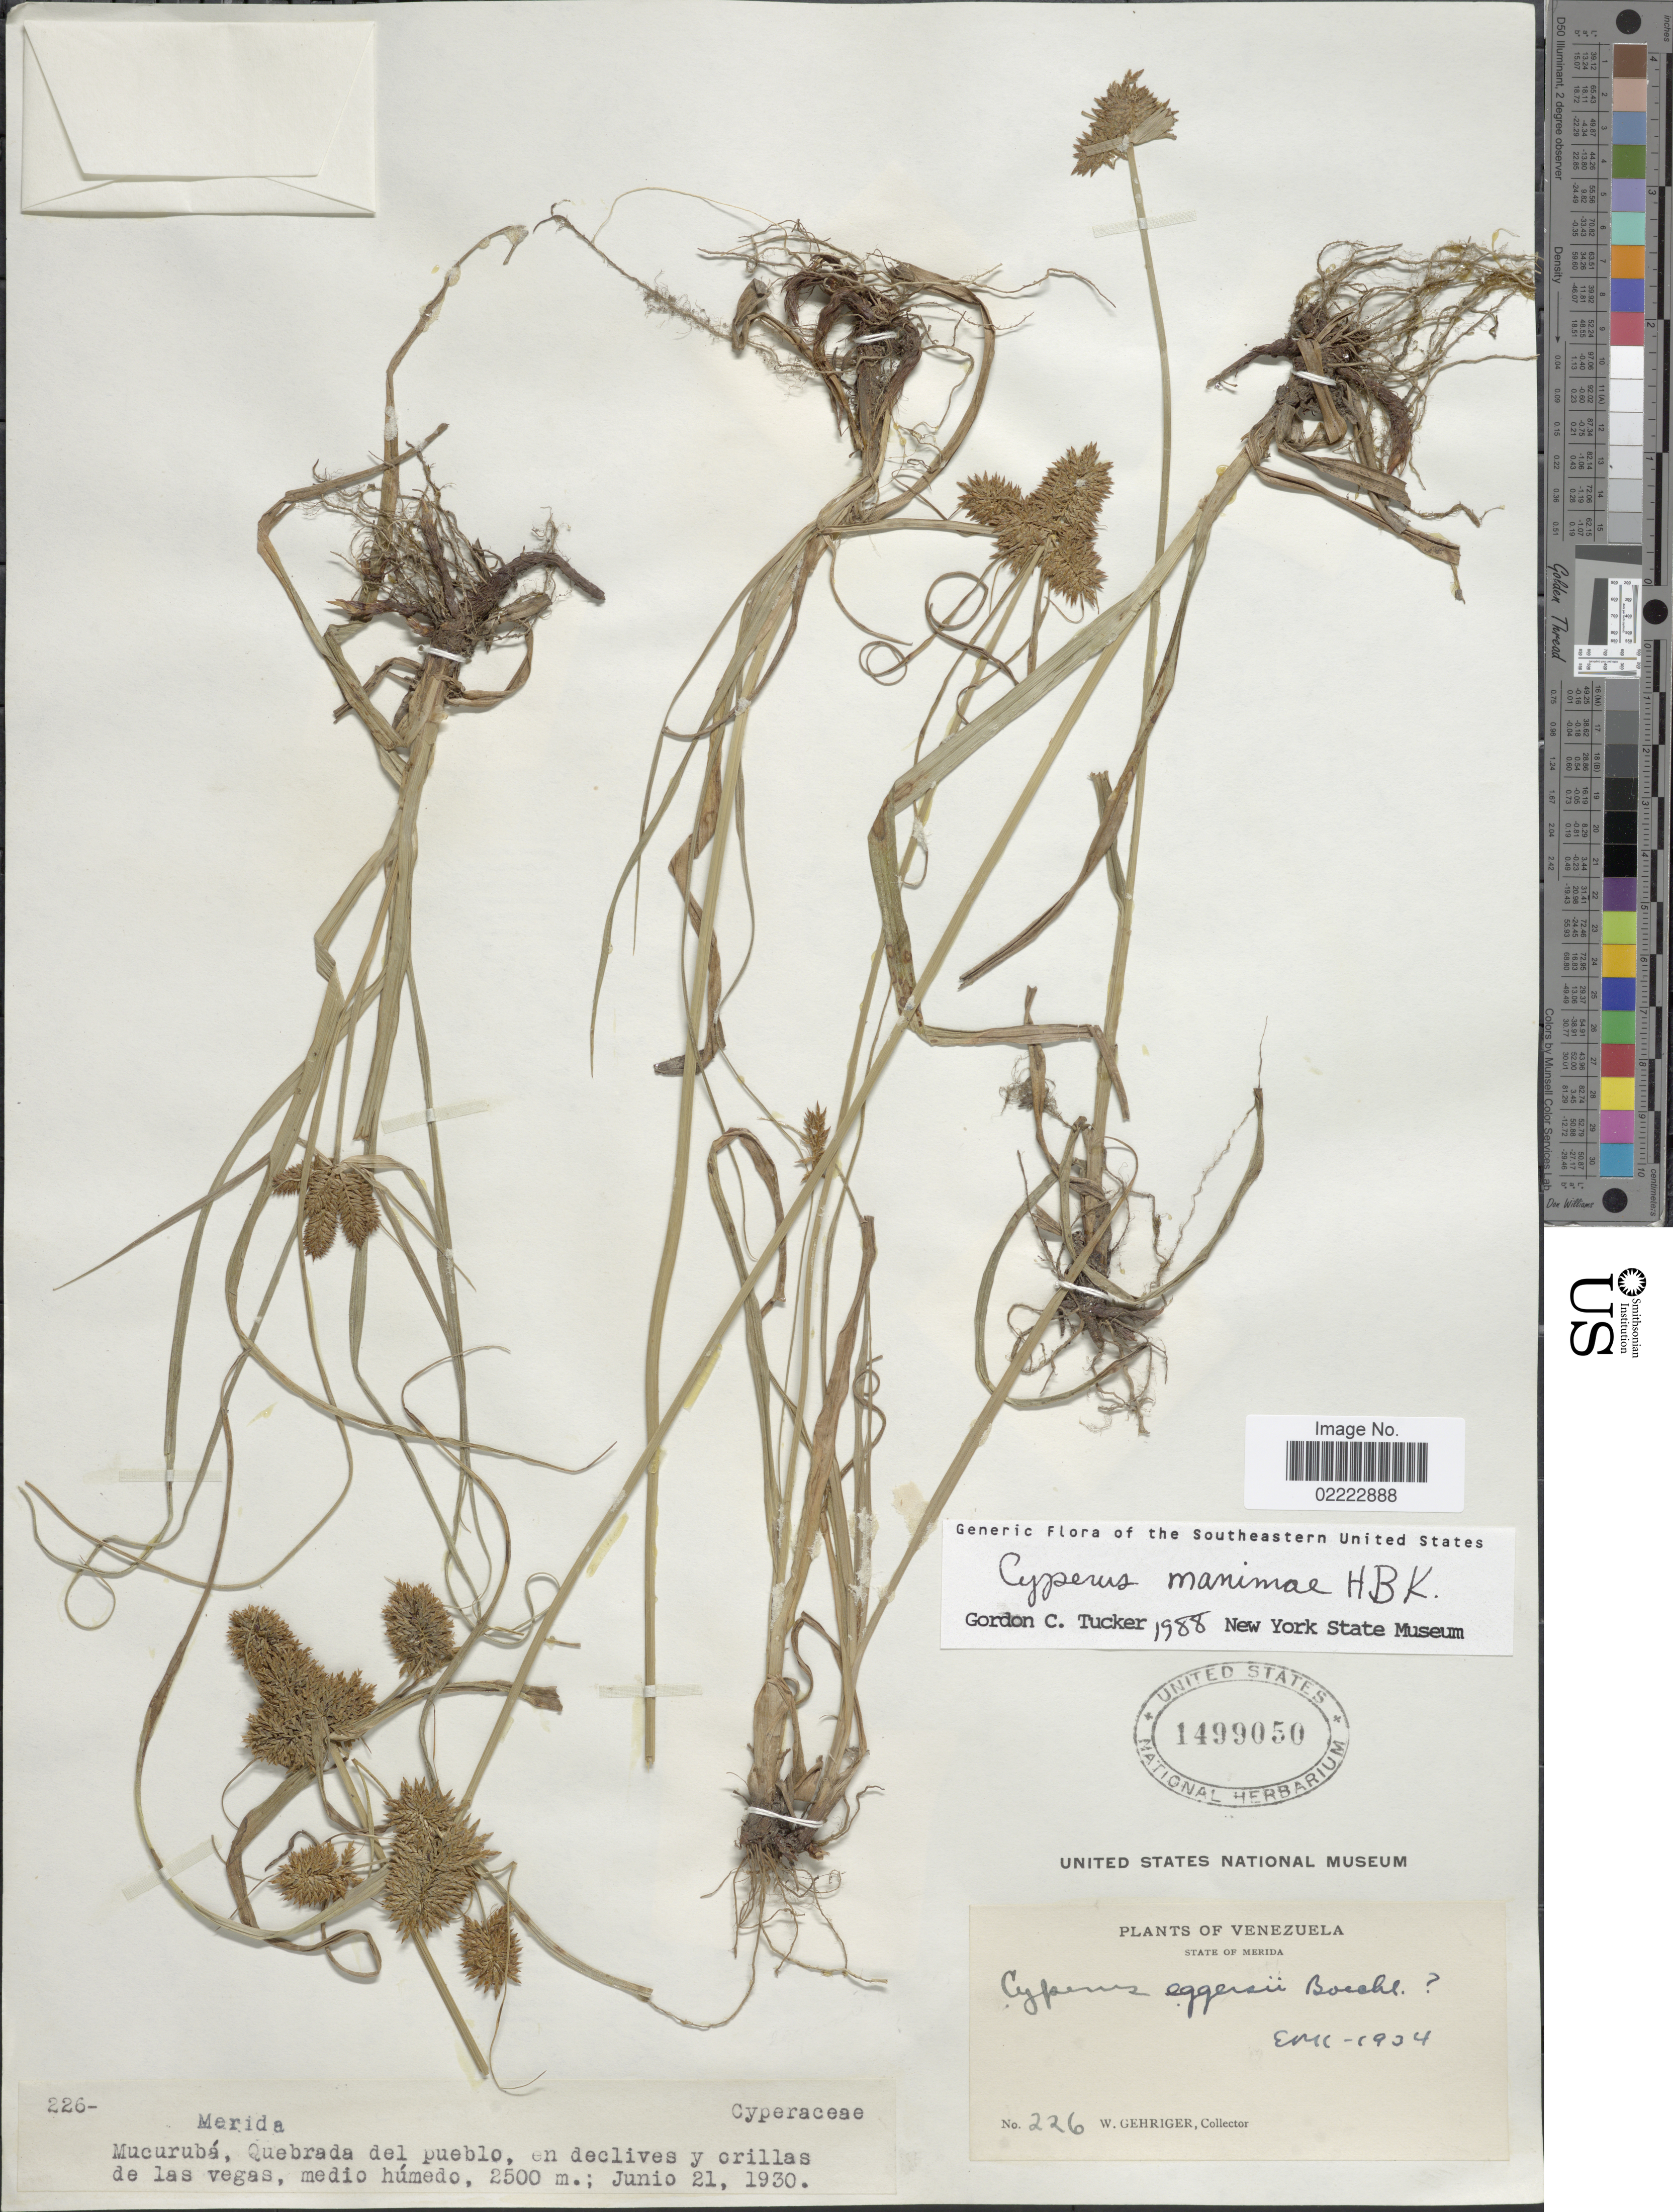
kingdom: Plantae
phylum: Tracheophyta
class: Liliopsida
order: Poales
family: Cyperaceae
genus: Cyperus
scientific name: Cyperus manimae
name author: Kunth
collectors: W. Gehriger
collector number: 226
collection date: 1930-06-21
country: Venezuela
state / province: Mérida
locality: Mucuruba, Quebrada del pueblo, en declives y orillas de las vegas, medio humedo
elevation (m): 2500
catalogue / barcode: US 1499050